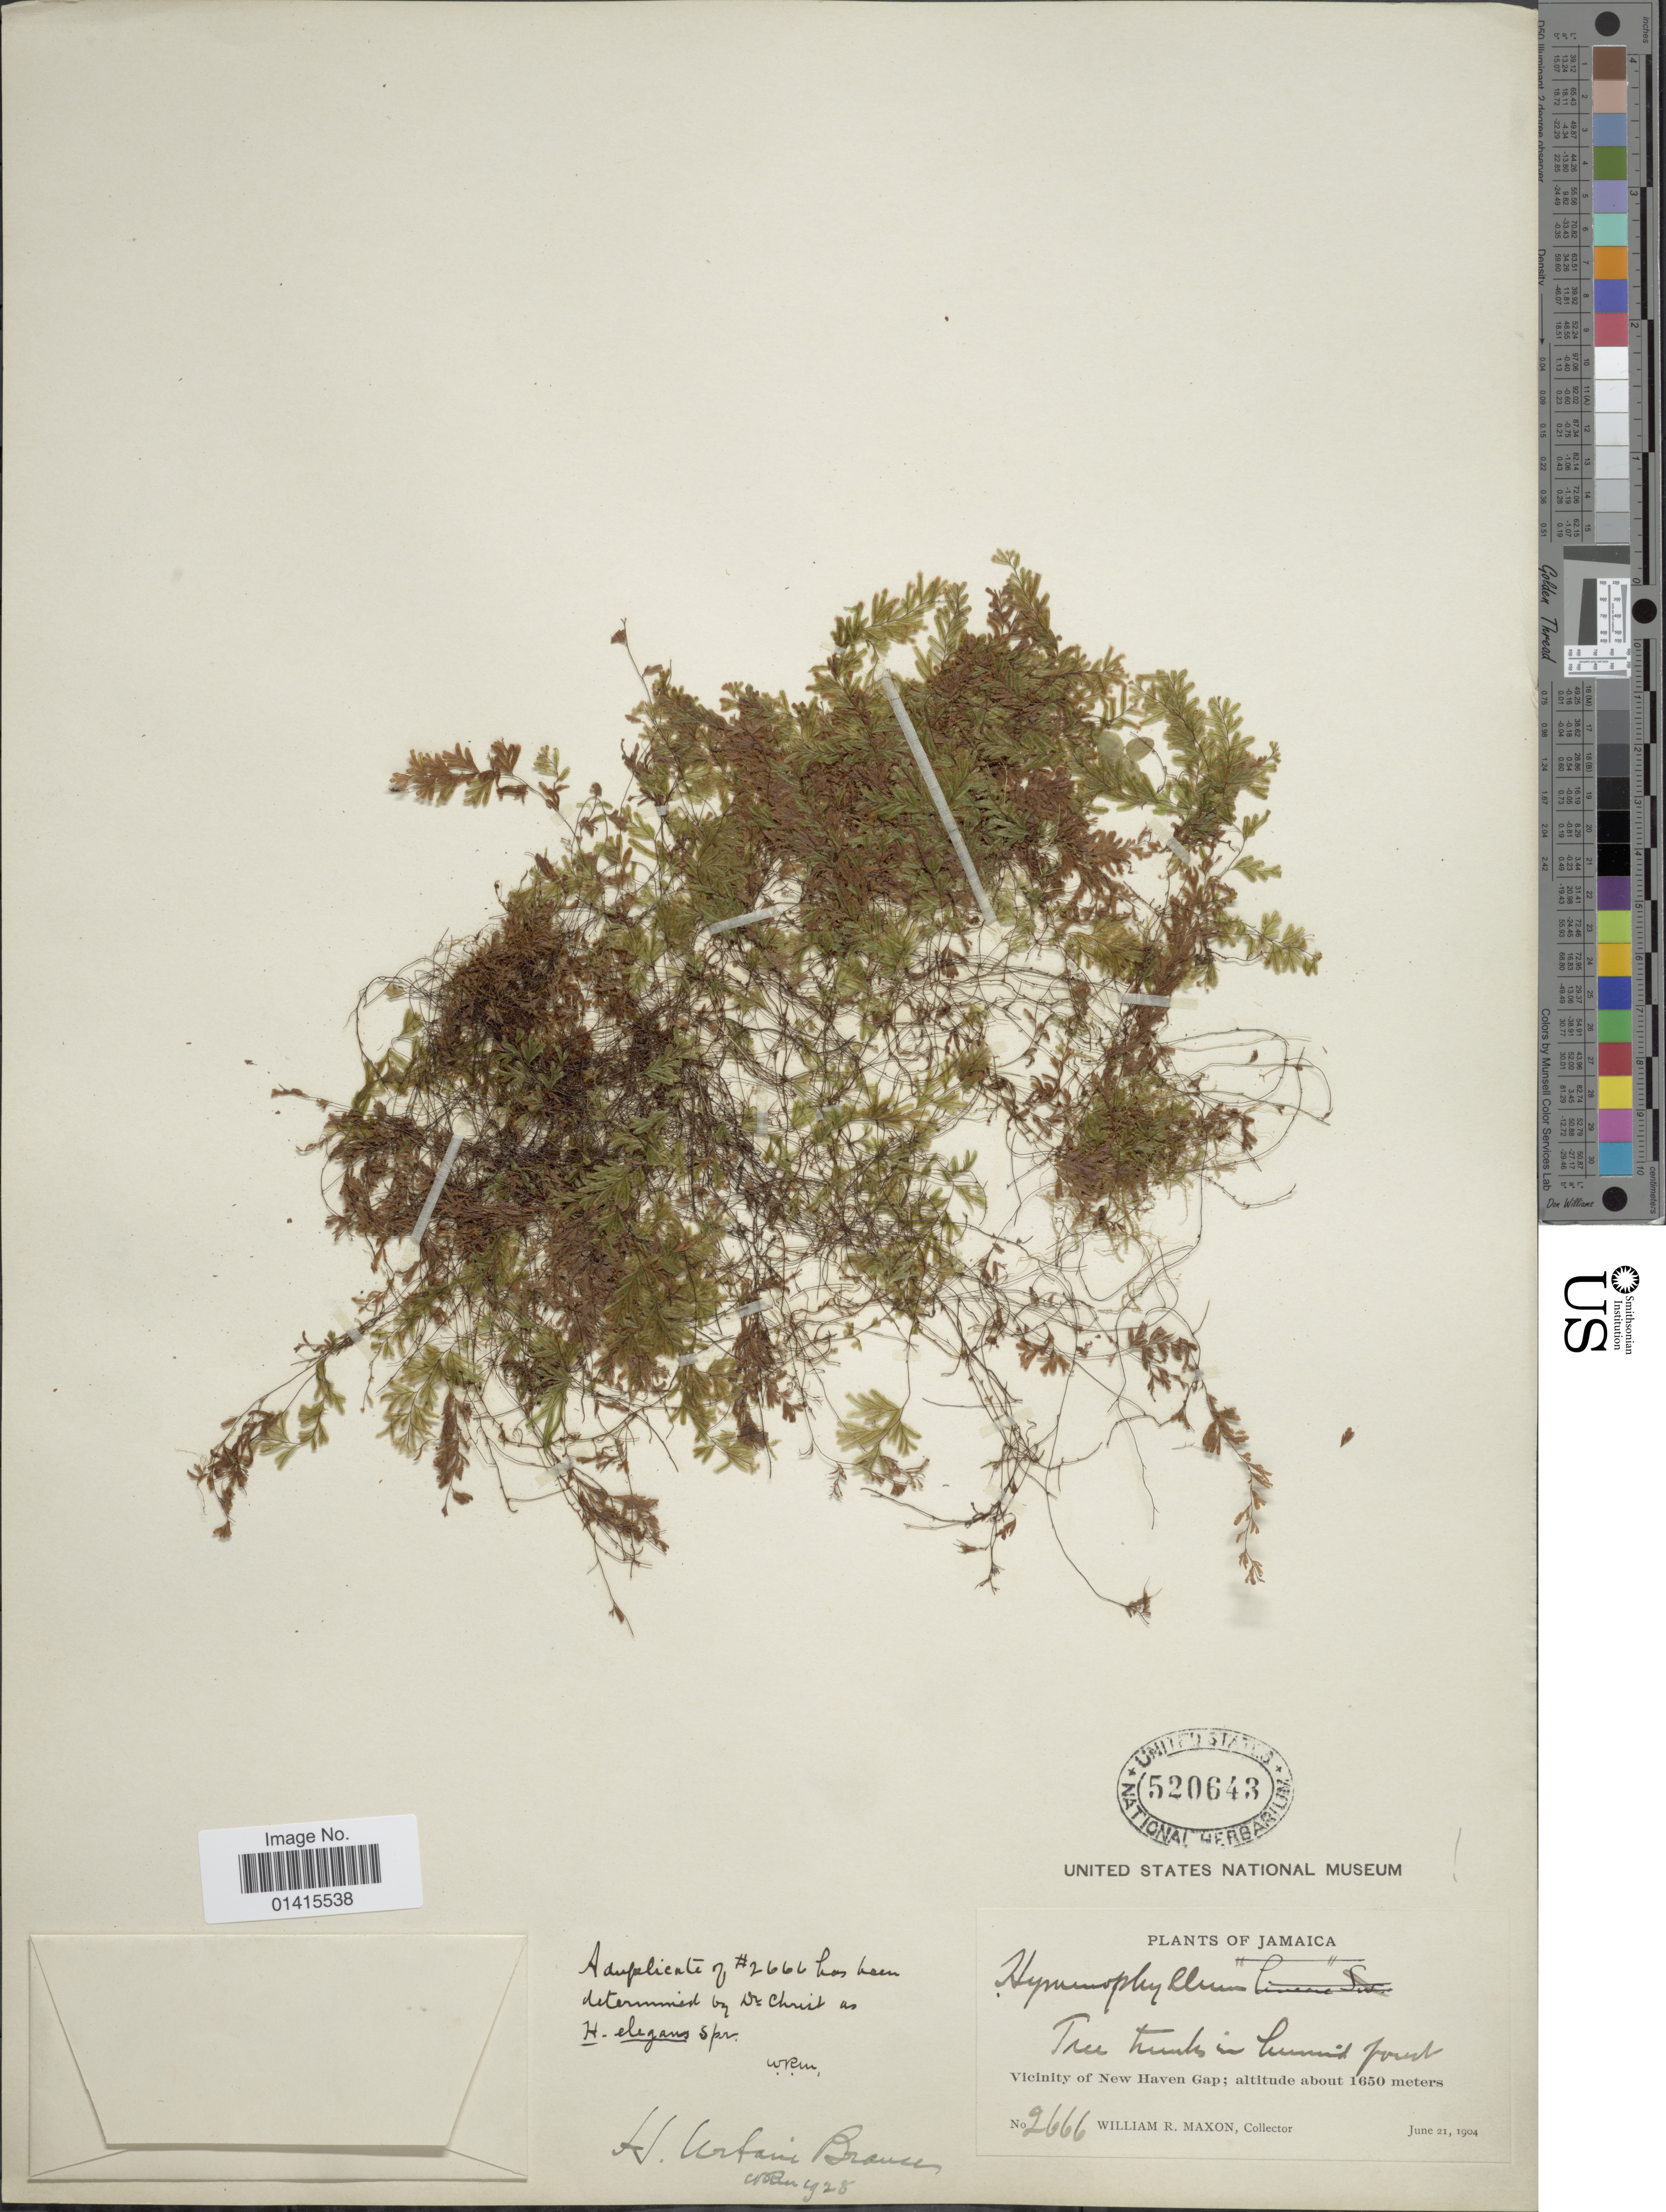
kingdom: Plantae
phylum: Tracheophyta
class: Polypodiopsida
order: Hymenophyllales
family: Hymenophyllaceae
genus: Hymenophyllum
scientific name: Hymenophyllum urbanii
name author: Brause in Urb.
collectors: W. R. Maxon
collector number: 2666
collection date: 1904-06-21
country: Jamaica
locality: Vicinity of New Haven Gap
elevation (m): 1650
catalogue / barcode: US 520643